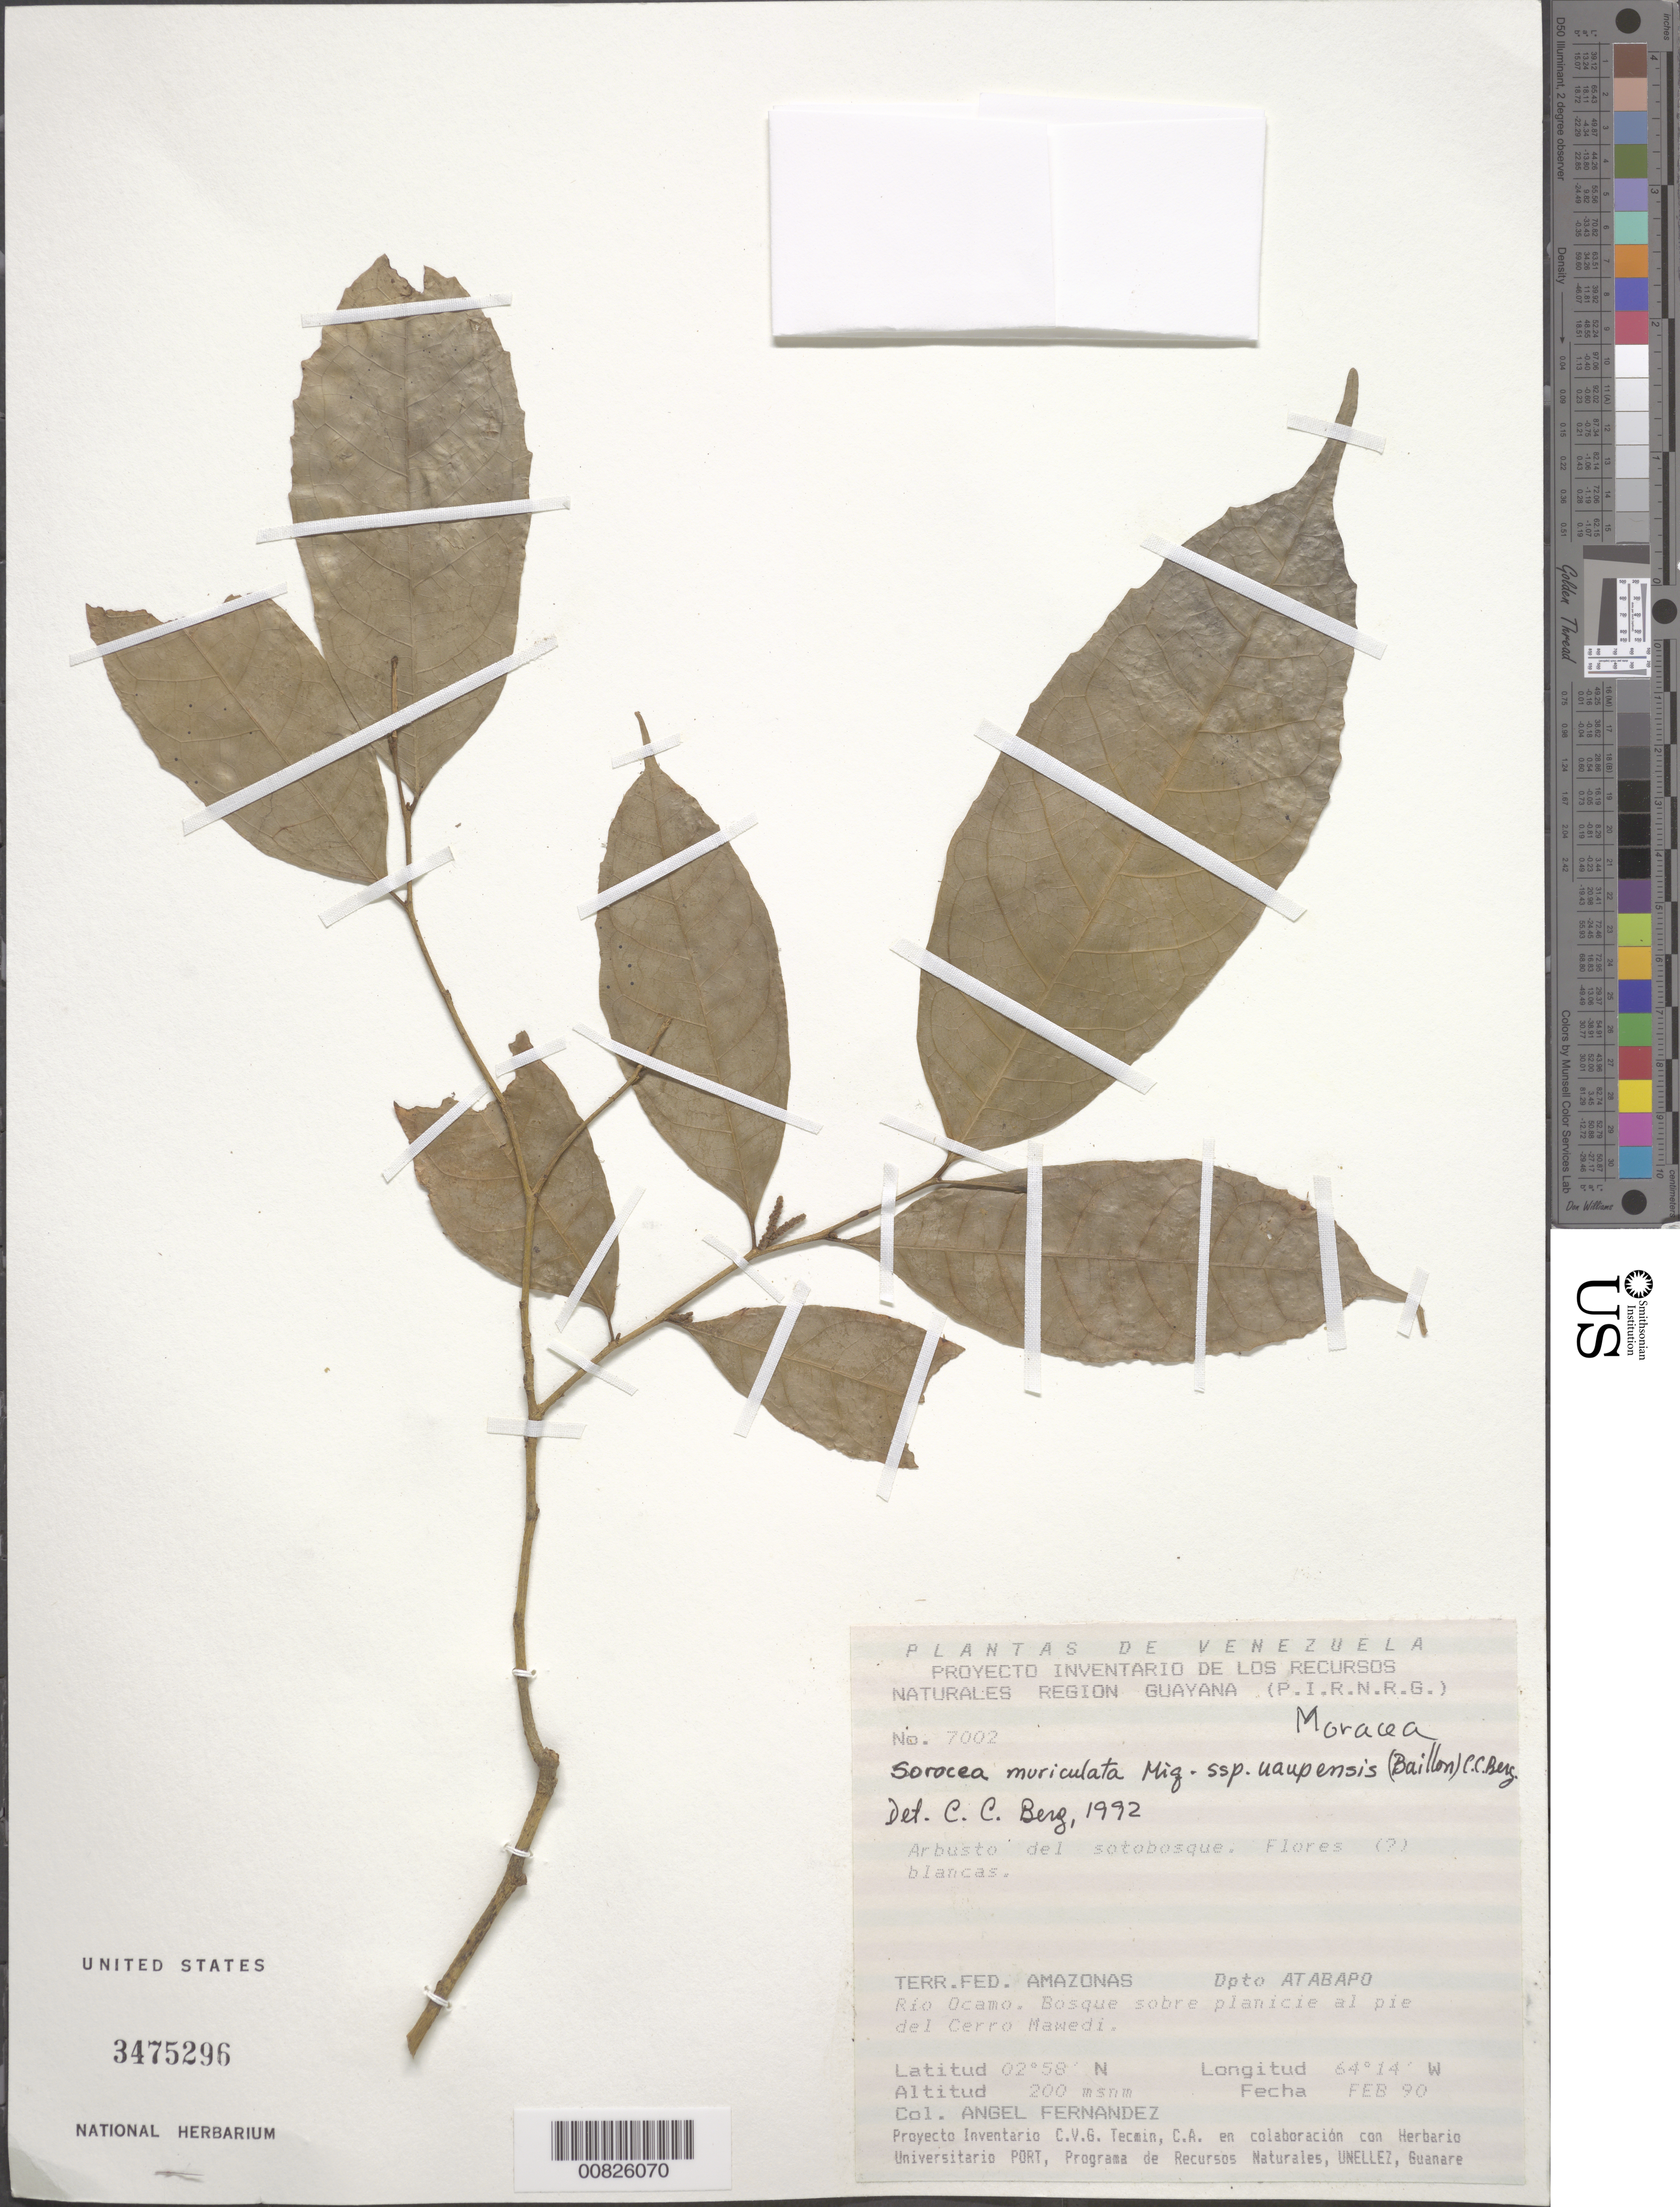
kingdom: Plantae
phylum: Tracheophyta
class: Magnoliopsida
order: Rosales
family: Moraceae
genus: Sorocea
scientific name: Sorocea muriculata subsp. uaupensis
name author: Miq.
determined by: Berg, C. C.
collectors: A. Fernández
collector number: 7002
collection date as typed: Feb-90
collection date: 1990-02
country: Venezuela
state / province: Amazonas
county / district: Atabapo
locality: Río Ocamo, Cerro Mawedi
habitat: Bosque sobre planicie al pié del cerro; del sotobosque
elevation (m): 200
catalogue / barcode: US 3475296